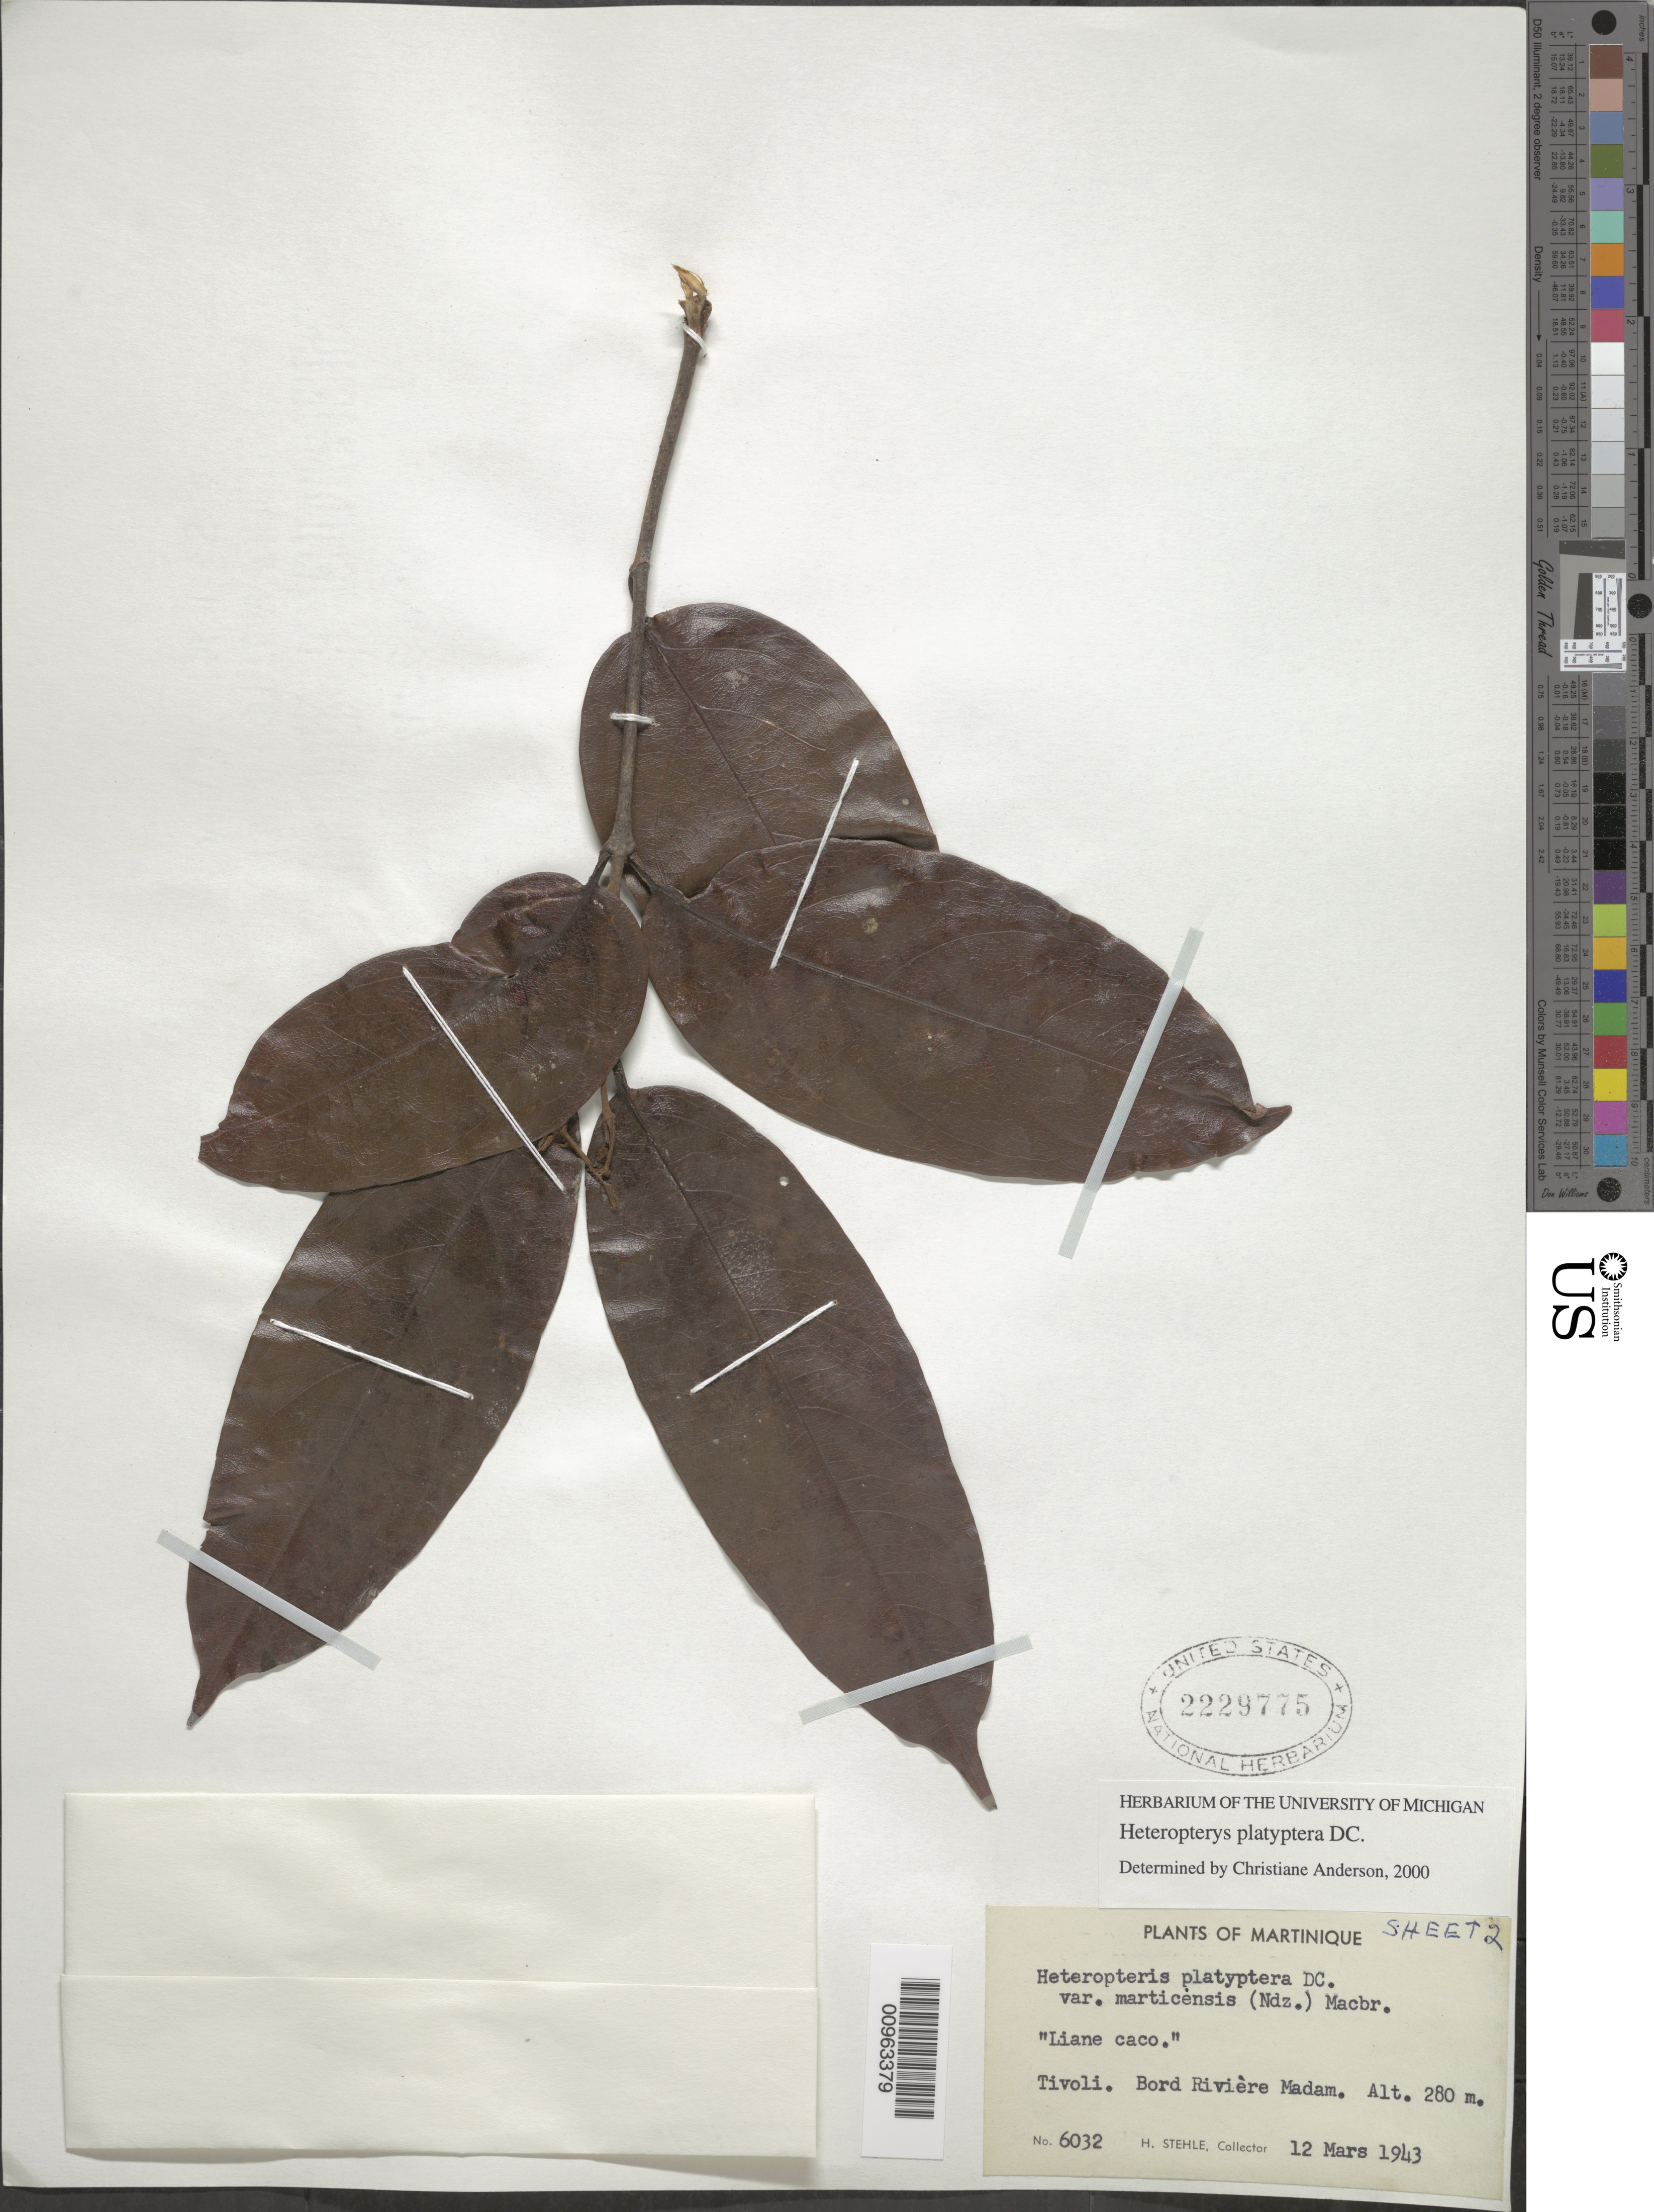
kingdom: Plantae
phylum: Tracheophyta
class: Magnoliopsida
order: Malpighiales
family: Malpighiaceae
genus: Heteropterys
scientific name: Heteropterys platyptera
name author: DC.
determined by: Anderson, C.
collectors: H. Stehlé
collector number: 6032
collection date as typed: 12 Mar 1943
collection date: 1943-03-12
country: Martinique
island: Martinique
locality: Tivoli, Rivière Madame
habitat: Bord de rivière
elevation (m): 280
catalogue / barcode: US 2229775